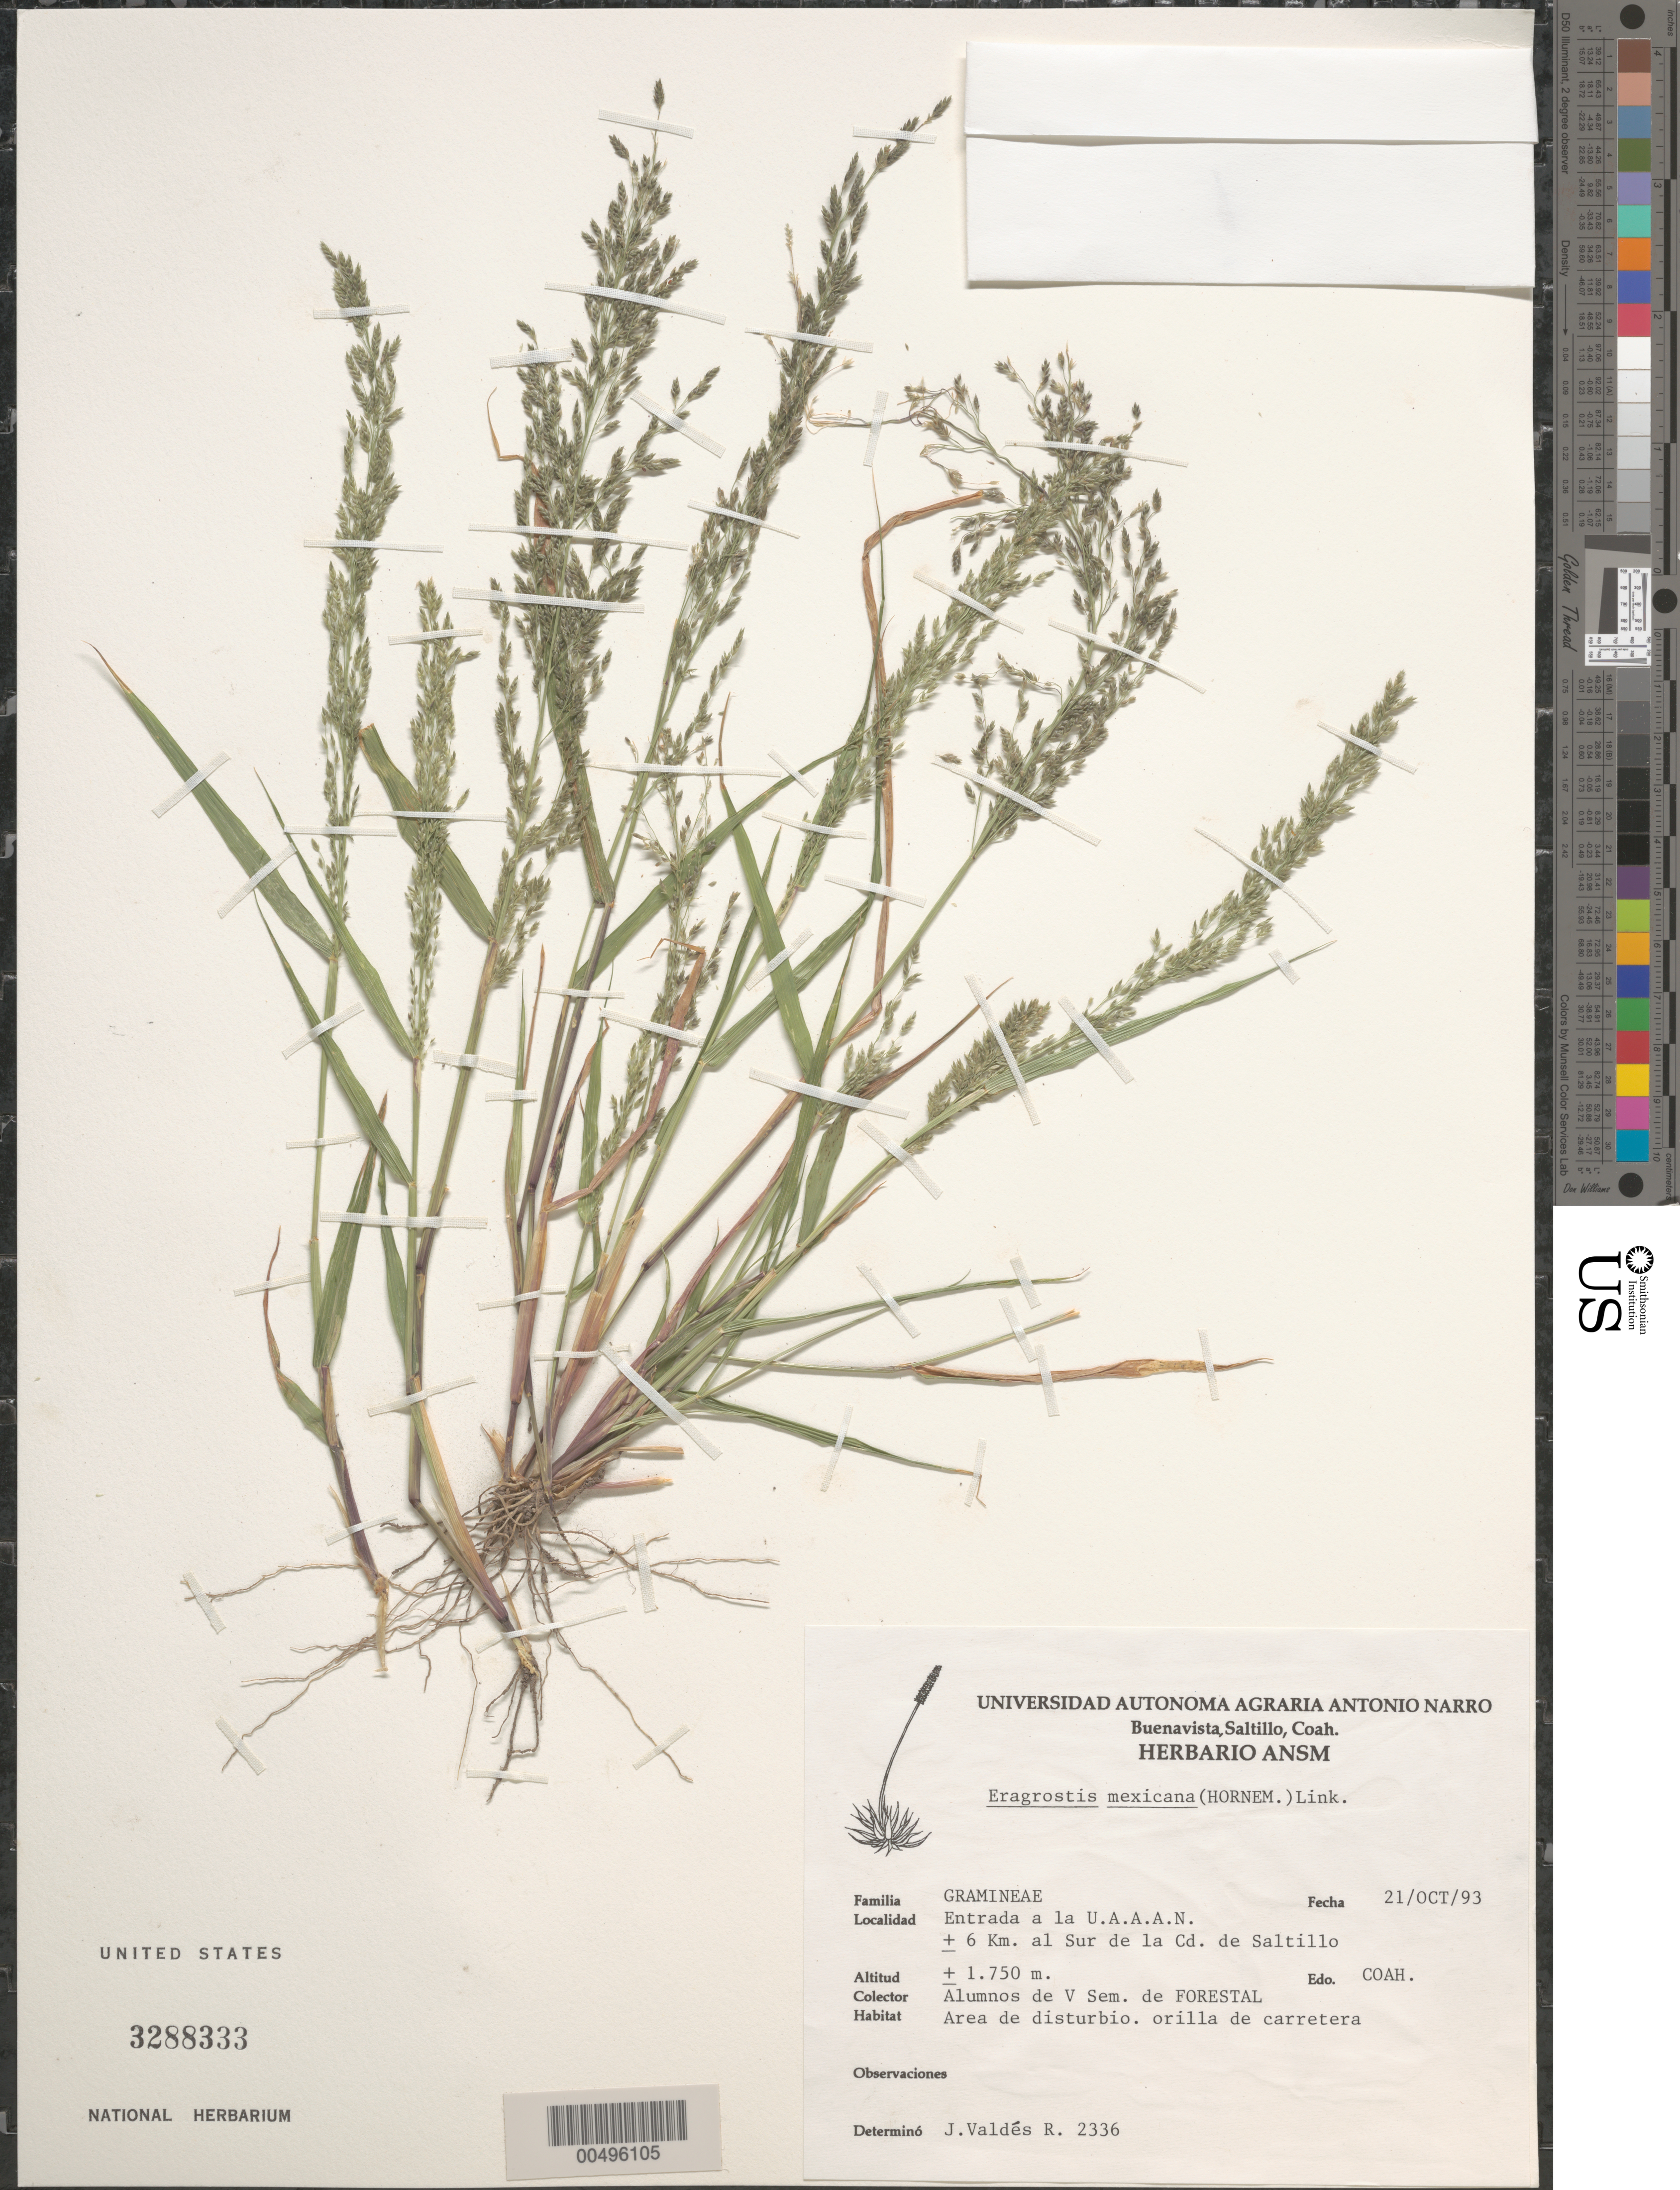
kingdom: Plantae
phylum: Tracheophyta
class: Liliopsida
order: Poales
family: Poaceae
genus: Eragrostis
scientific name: Eragrostis mexicana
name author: (Hornem.) Link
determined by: Valdés-Reyna, Jesús, (ANSM), Universidad Autonoma Agraria Antonio Narro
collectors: Alumnos V Sem de Forestal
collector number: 2336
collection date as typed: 21 Oct 1993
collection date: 1993-10-21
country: Mexico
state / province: Coahuila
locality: Entrada a la U.A.A.A.N. 6 km S of Cd. Saltillo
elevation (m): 1750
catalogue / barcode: US 3288333